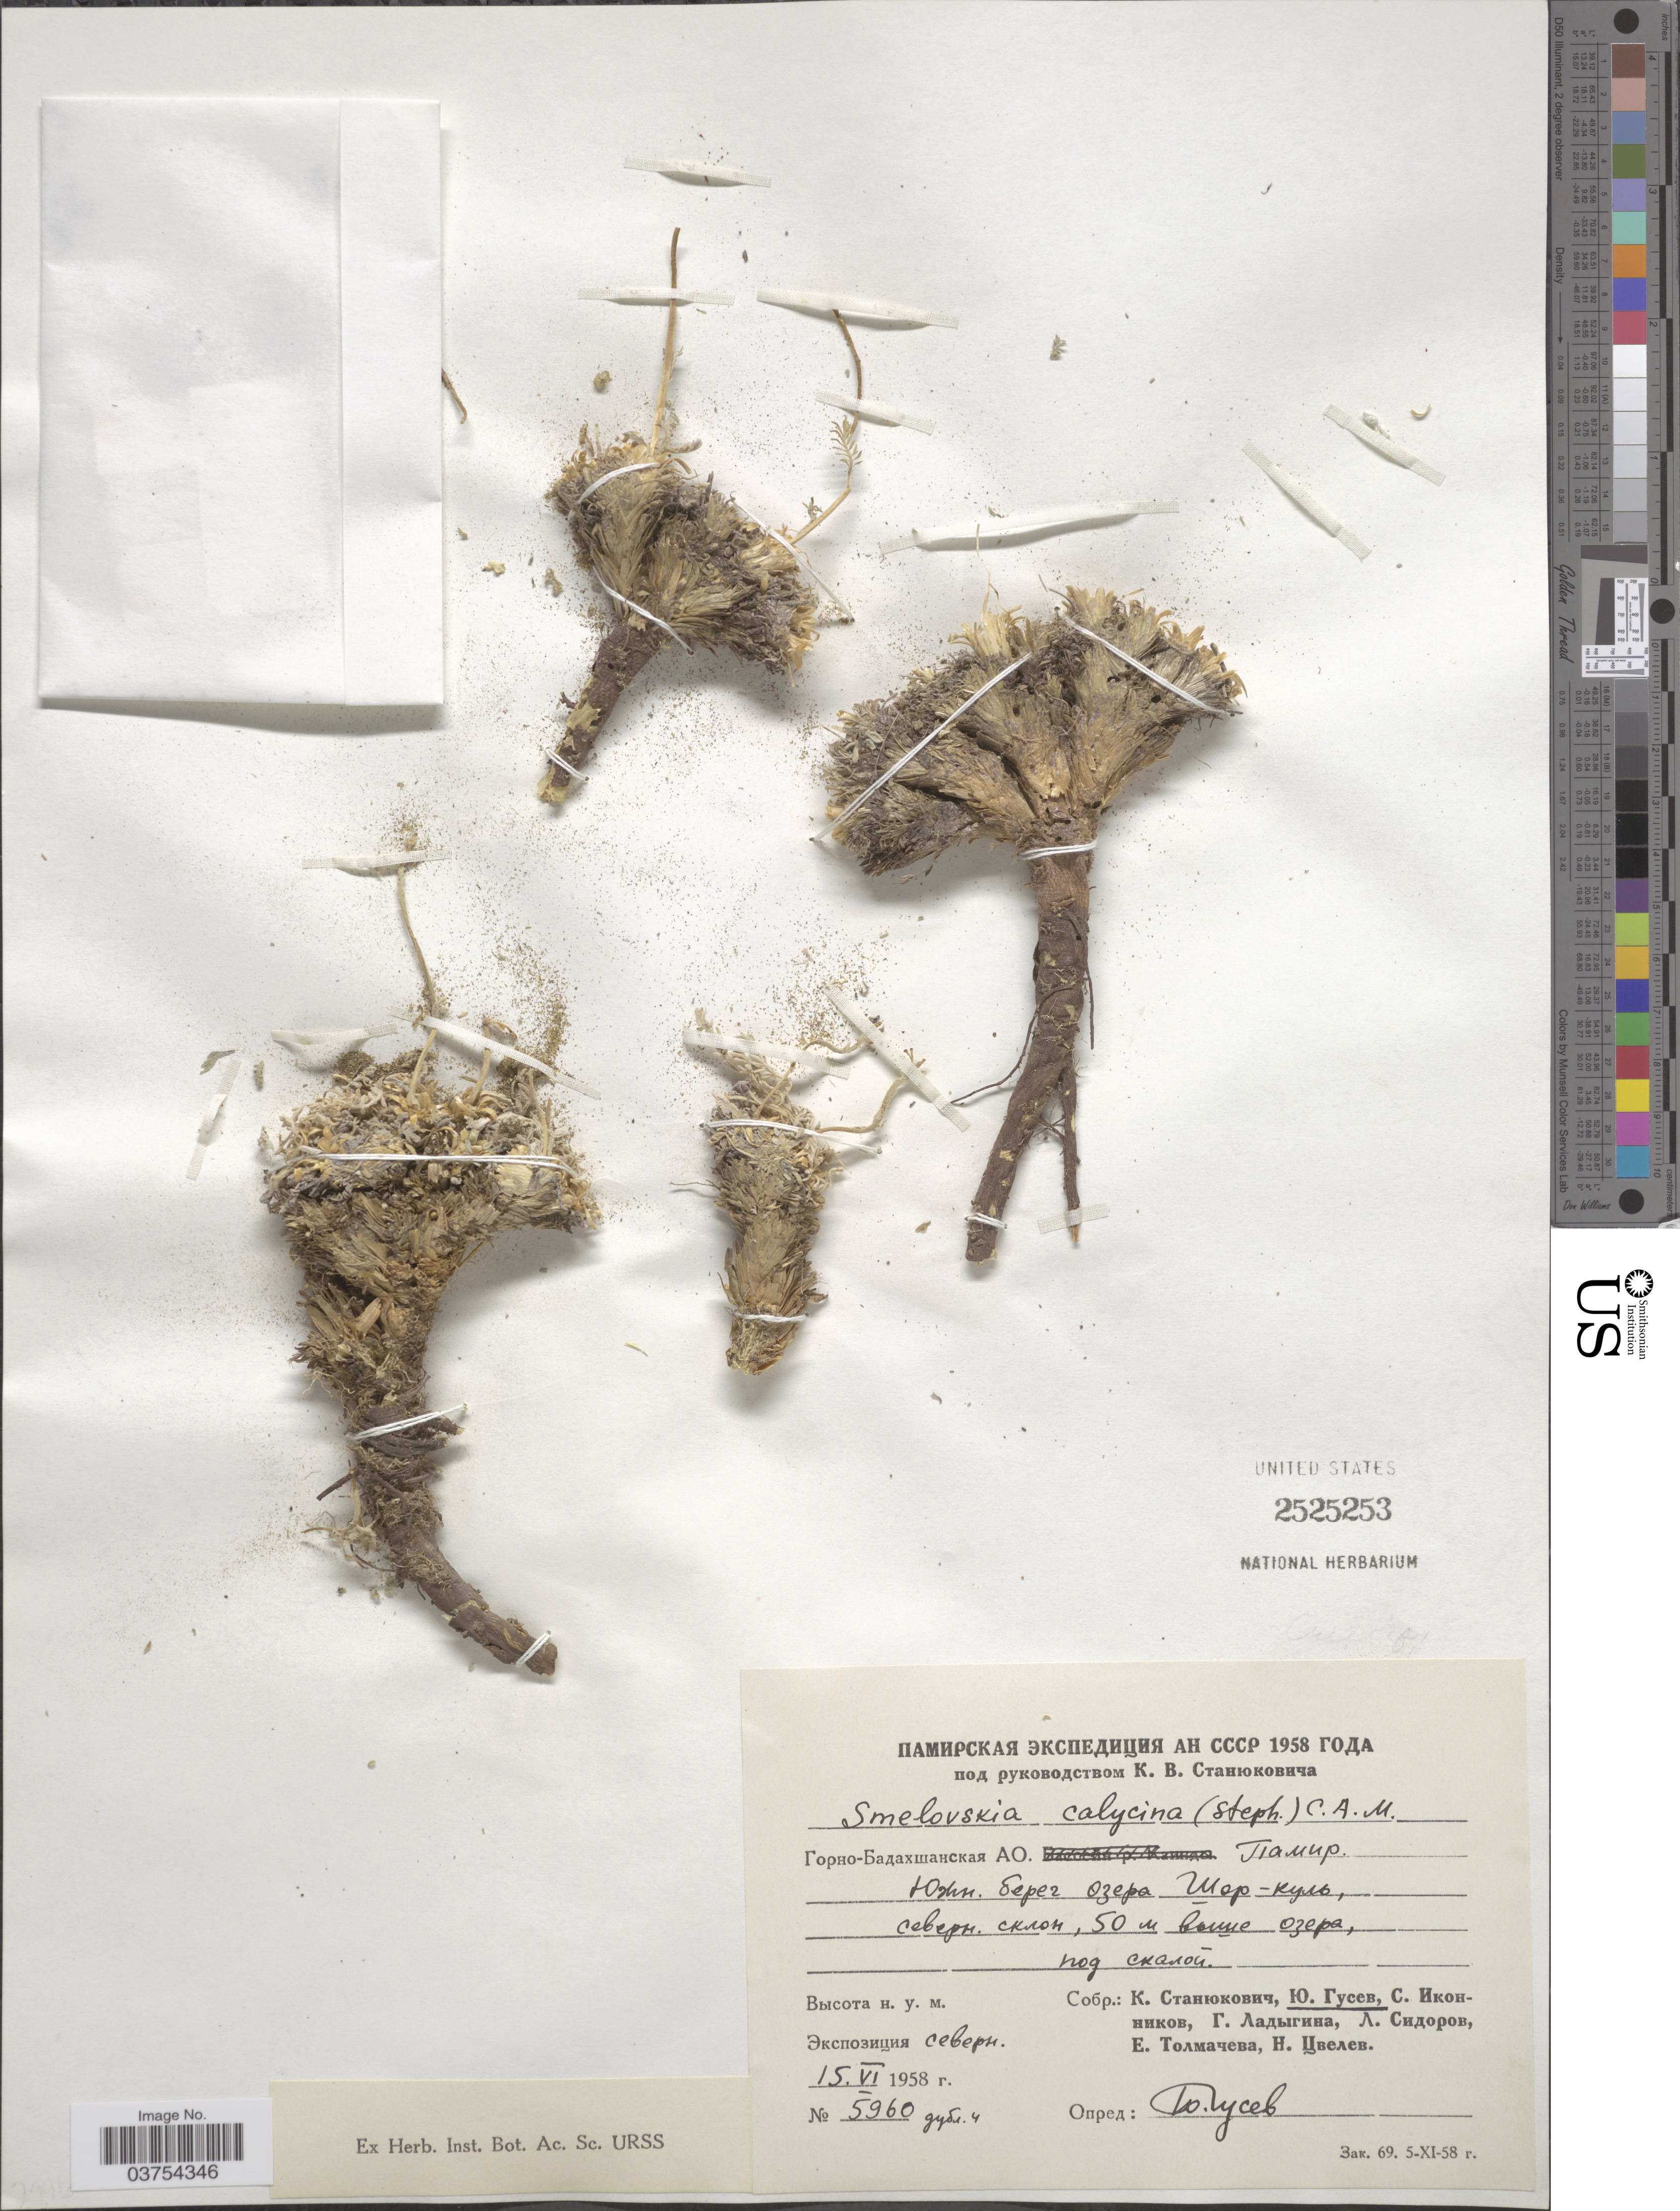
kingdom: Plantae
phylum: Tracheophyta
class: Magnoliopsida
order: Brassicales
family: Brassicaceae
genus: Smelowskia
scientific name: Smelowskia calycina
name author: (Stephan) C.A. Mey.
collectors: U. Gusev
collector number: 5960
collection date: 1958-06-15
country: Tajikistan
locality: Pamir Mts, Gorno-Badakhshan Autonomous Region, south shore of Lake Shorkul.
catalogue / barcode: US 2525253